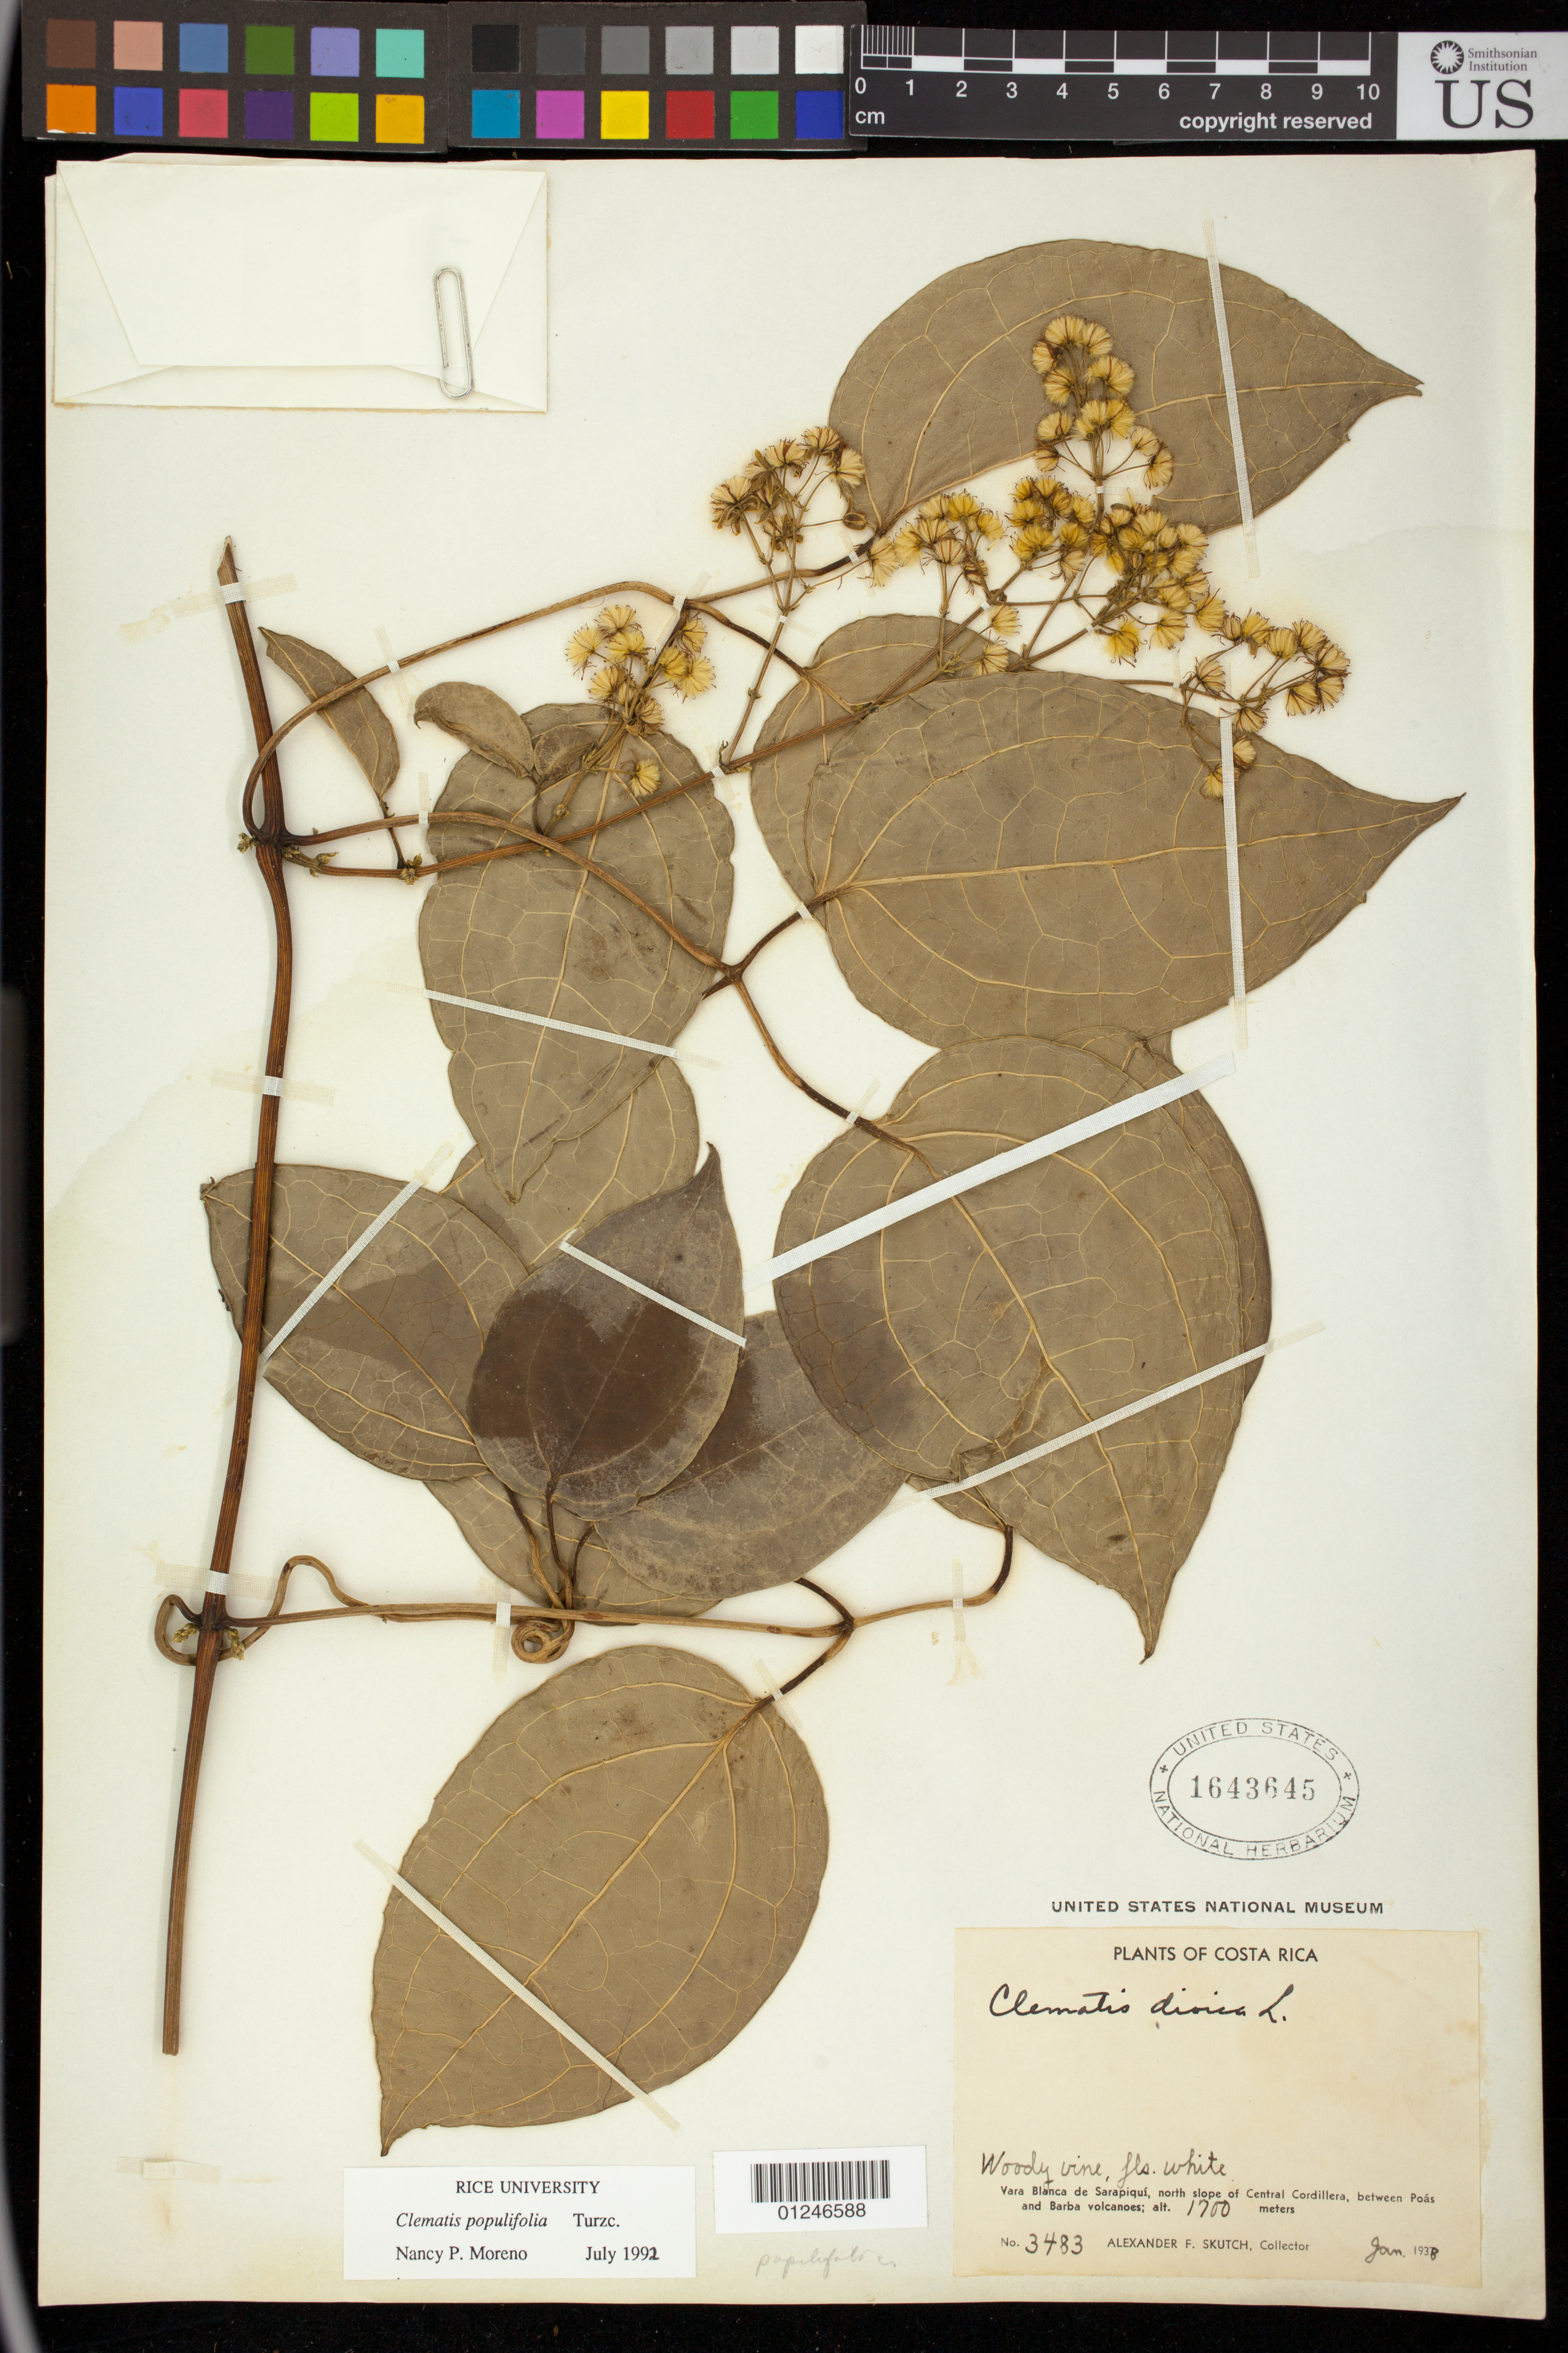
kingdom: Plantae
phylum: Tracheophyta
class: Magnoliopsida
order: Ranunculales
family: Ranunculaceae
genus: Clematis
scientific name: Clematis populifolia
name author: Turcz.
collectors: A. F. Skutch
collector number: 3483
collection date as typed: Feb 1938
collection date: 1938-02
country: Costa Rica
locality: Vara Blanca de Sarapiqui, N slope of Central Cordillera, between Poás and Barba volcanoes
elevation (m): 1700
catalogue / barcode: US 1643645